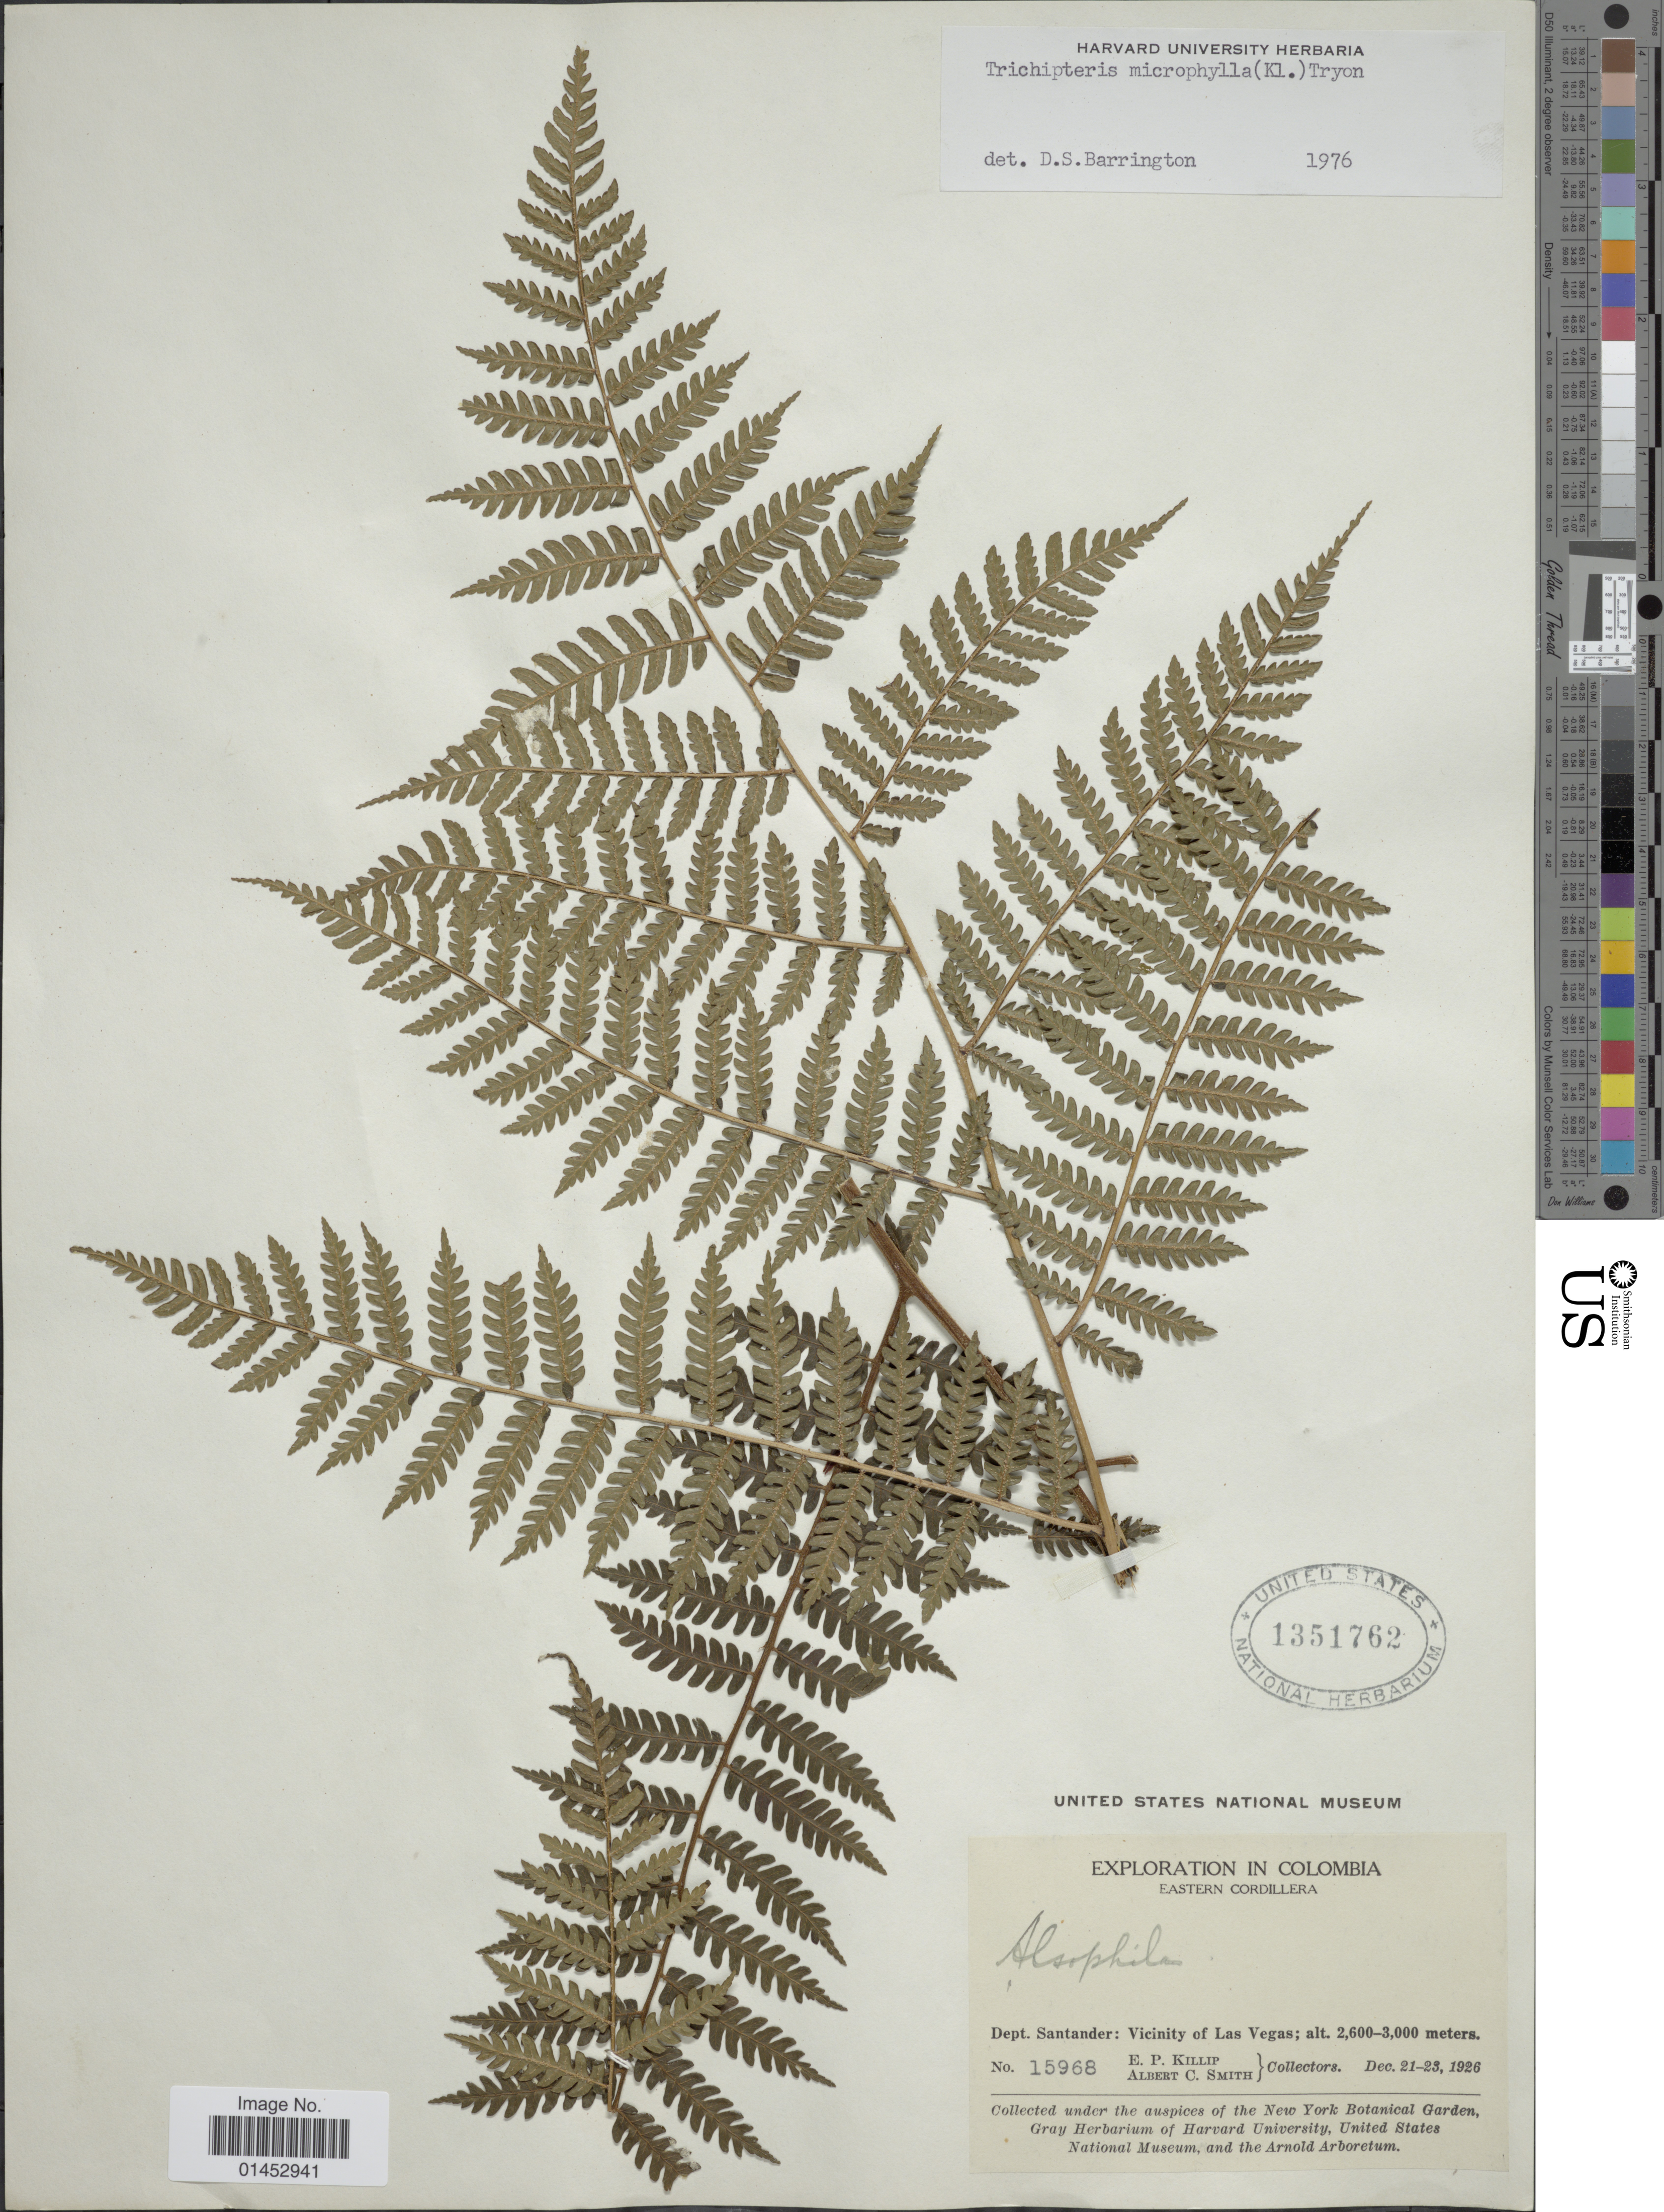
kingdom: Plantae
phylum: Tracheophyta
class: Polypodiopsida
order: Cyatheales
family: Cyatheaceae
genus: Cyathea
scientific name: Cyathea squamata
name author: (Klotzsch) Domin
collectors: E. P. Killip & A. C. Smith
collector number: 15968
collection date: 1926-12-21/1926-12-23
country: Colombia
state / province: Santander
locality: Dept. Santander: Vicinity of Las Vegas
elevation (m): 2600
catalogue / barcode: US 1351762